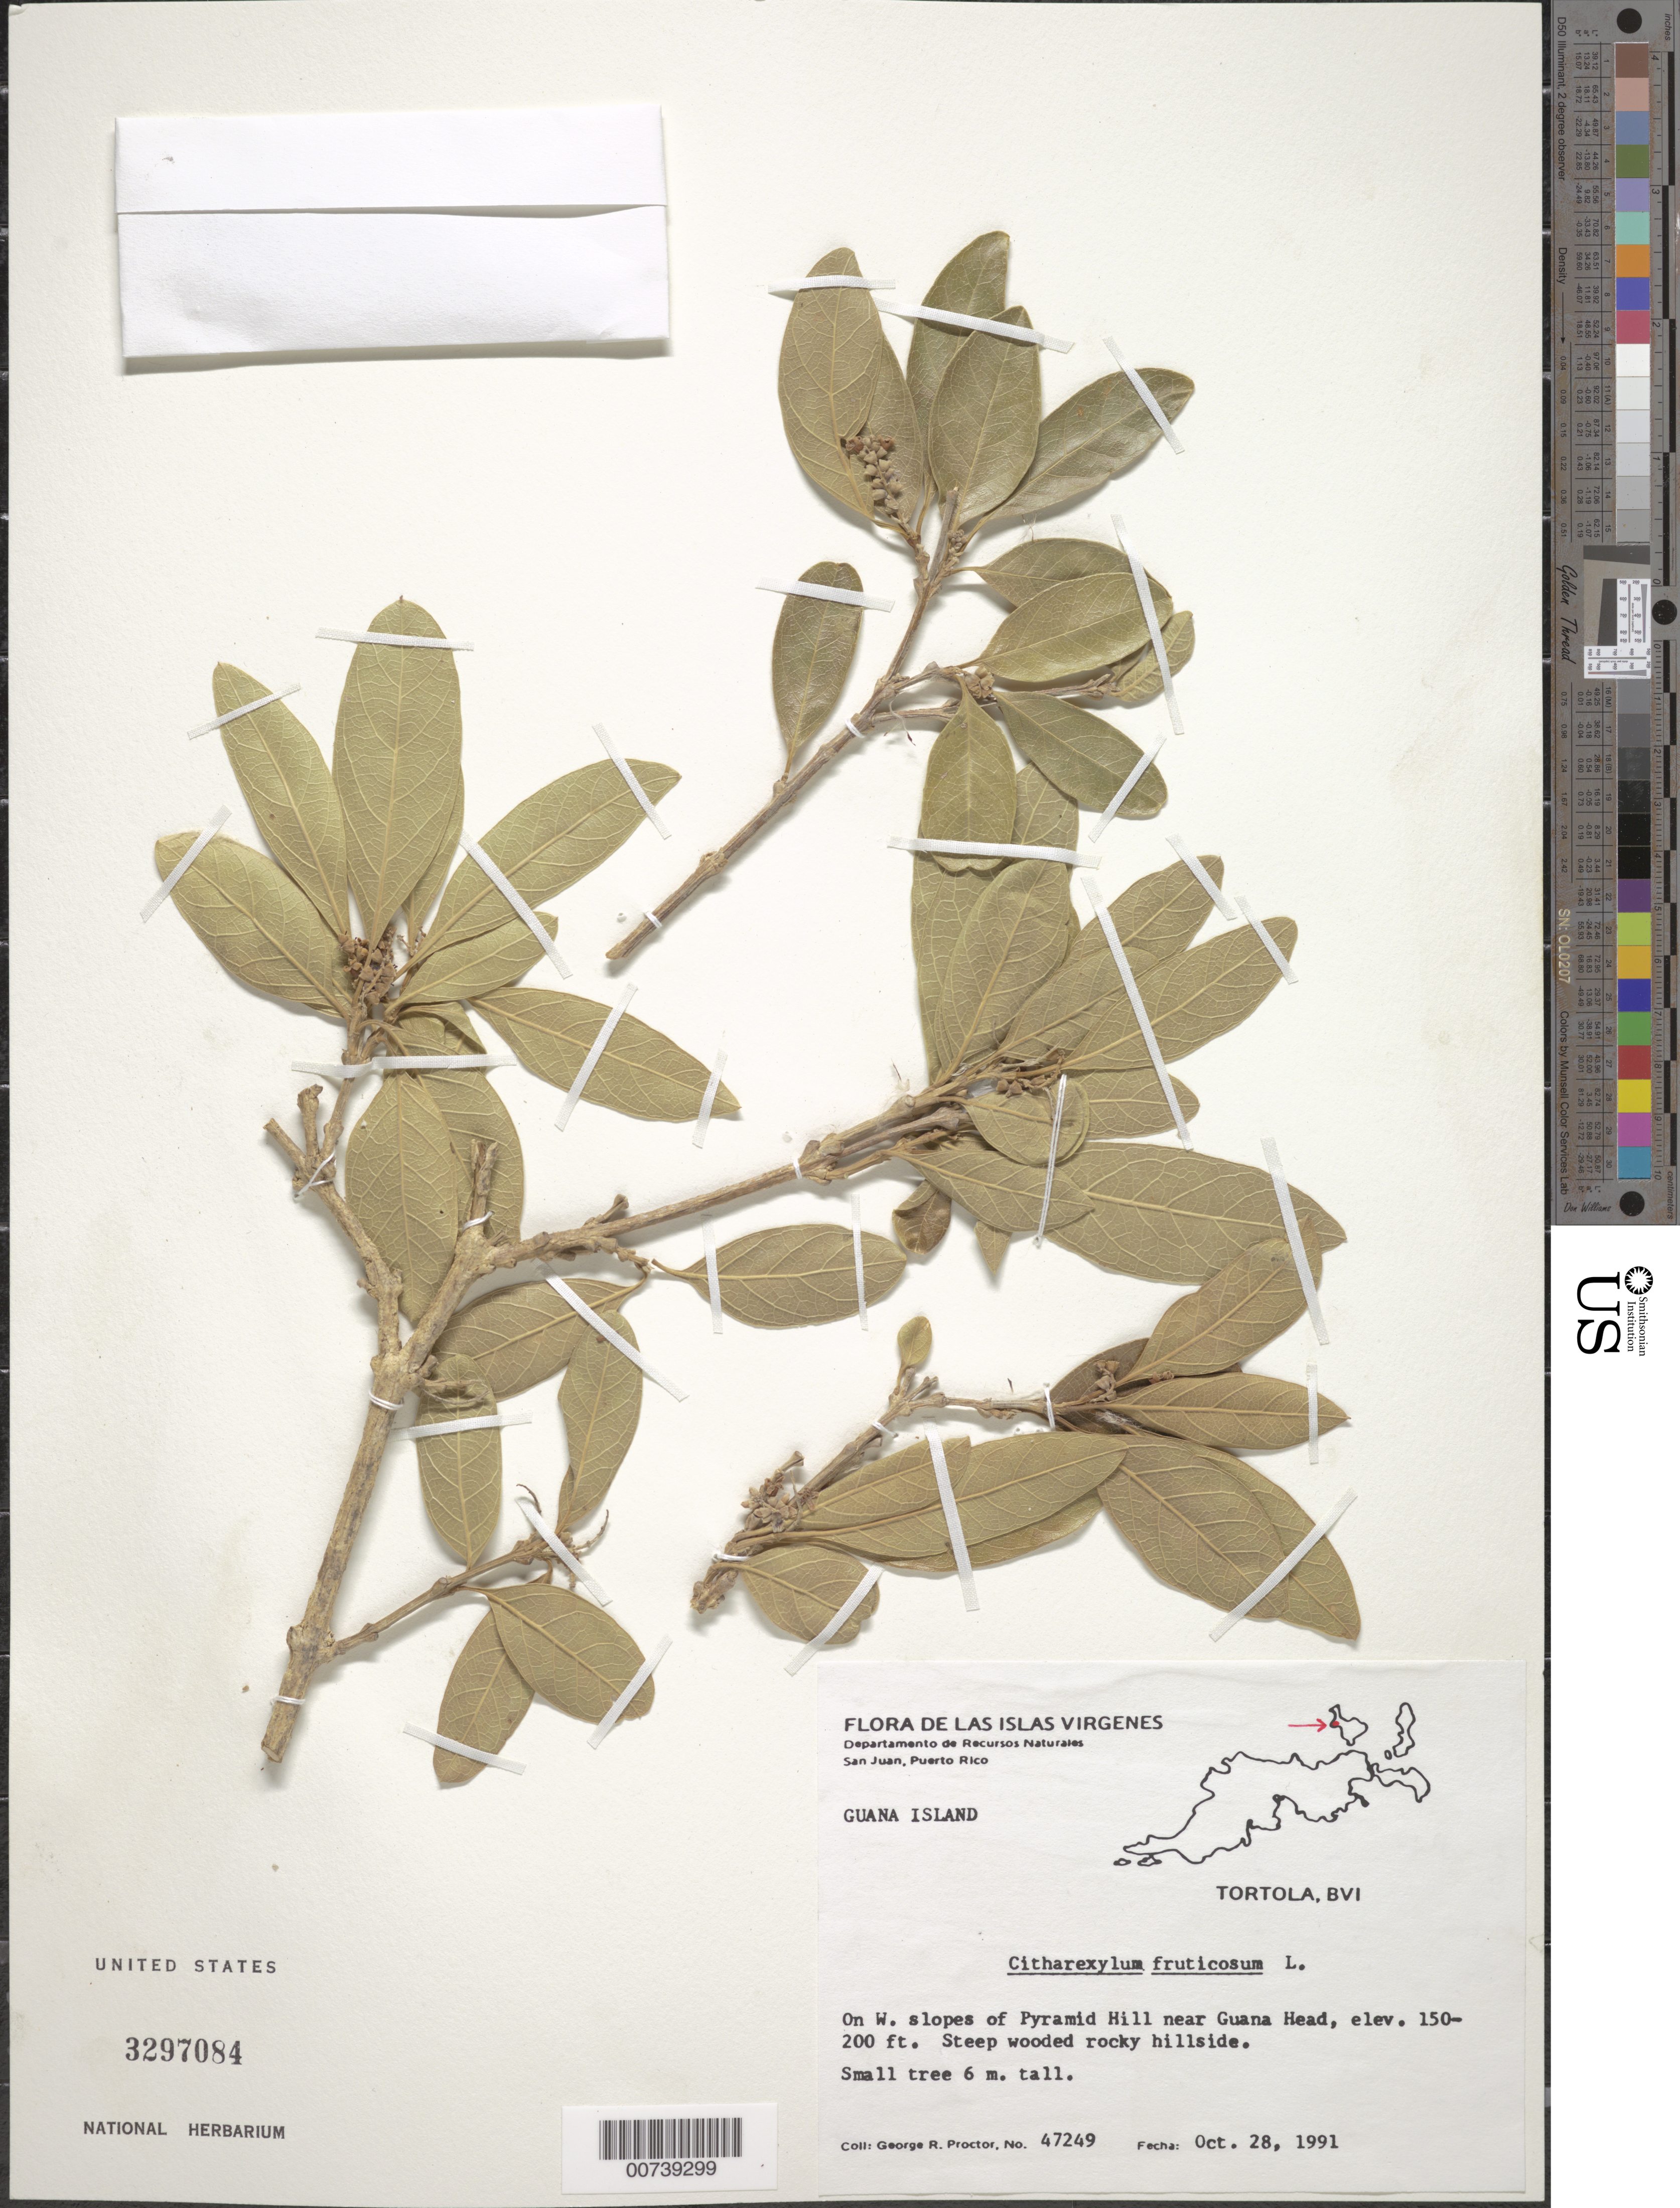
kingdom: Plantae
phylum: Tracheophyta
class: Magnoliopsida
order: Lamiales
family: Verbenaceae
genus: Citharexylum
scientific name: Citharexylum spinosum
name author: L.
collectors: G. R. Proctor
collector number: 47249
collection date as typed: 28 Oct 1991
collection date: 1991-10-28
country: British Virgin Islands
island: Tortola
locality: On W slopes of Pyramid Hill near Guana Head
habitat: Steep wooded hillside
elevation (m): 46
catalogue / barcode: US 3297084